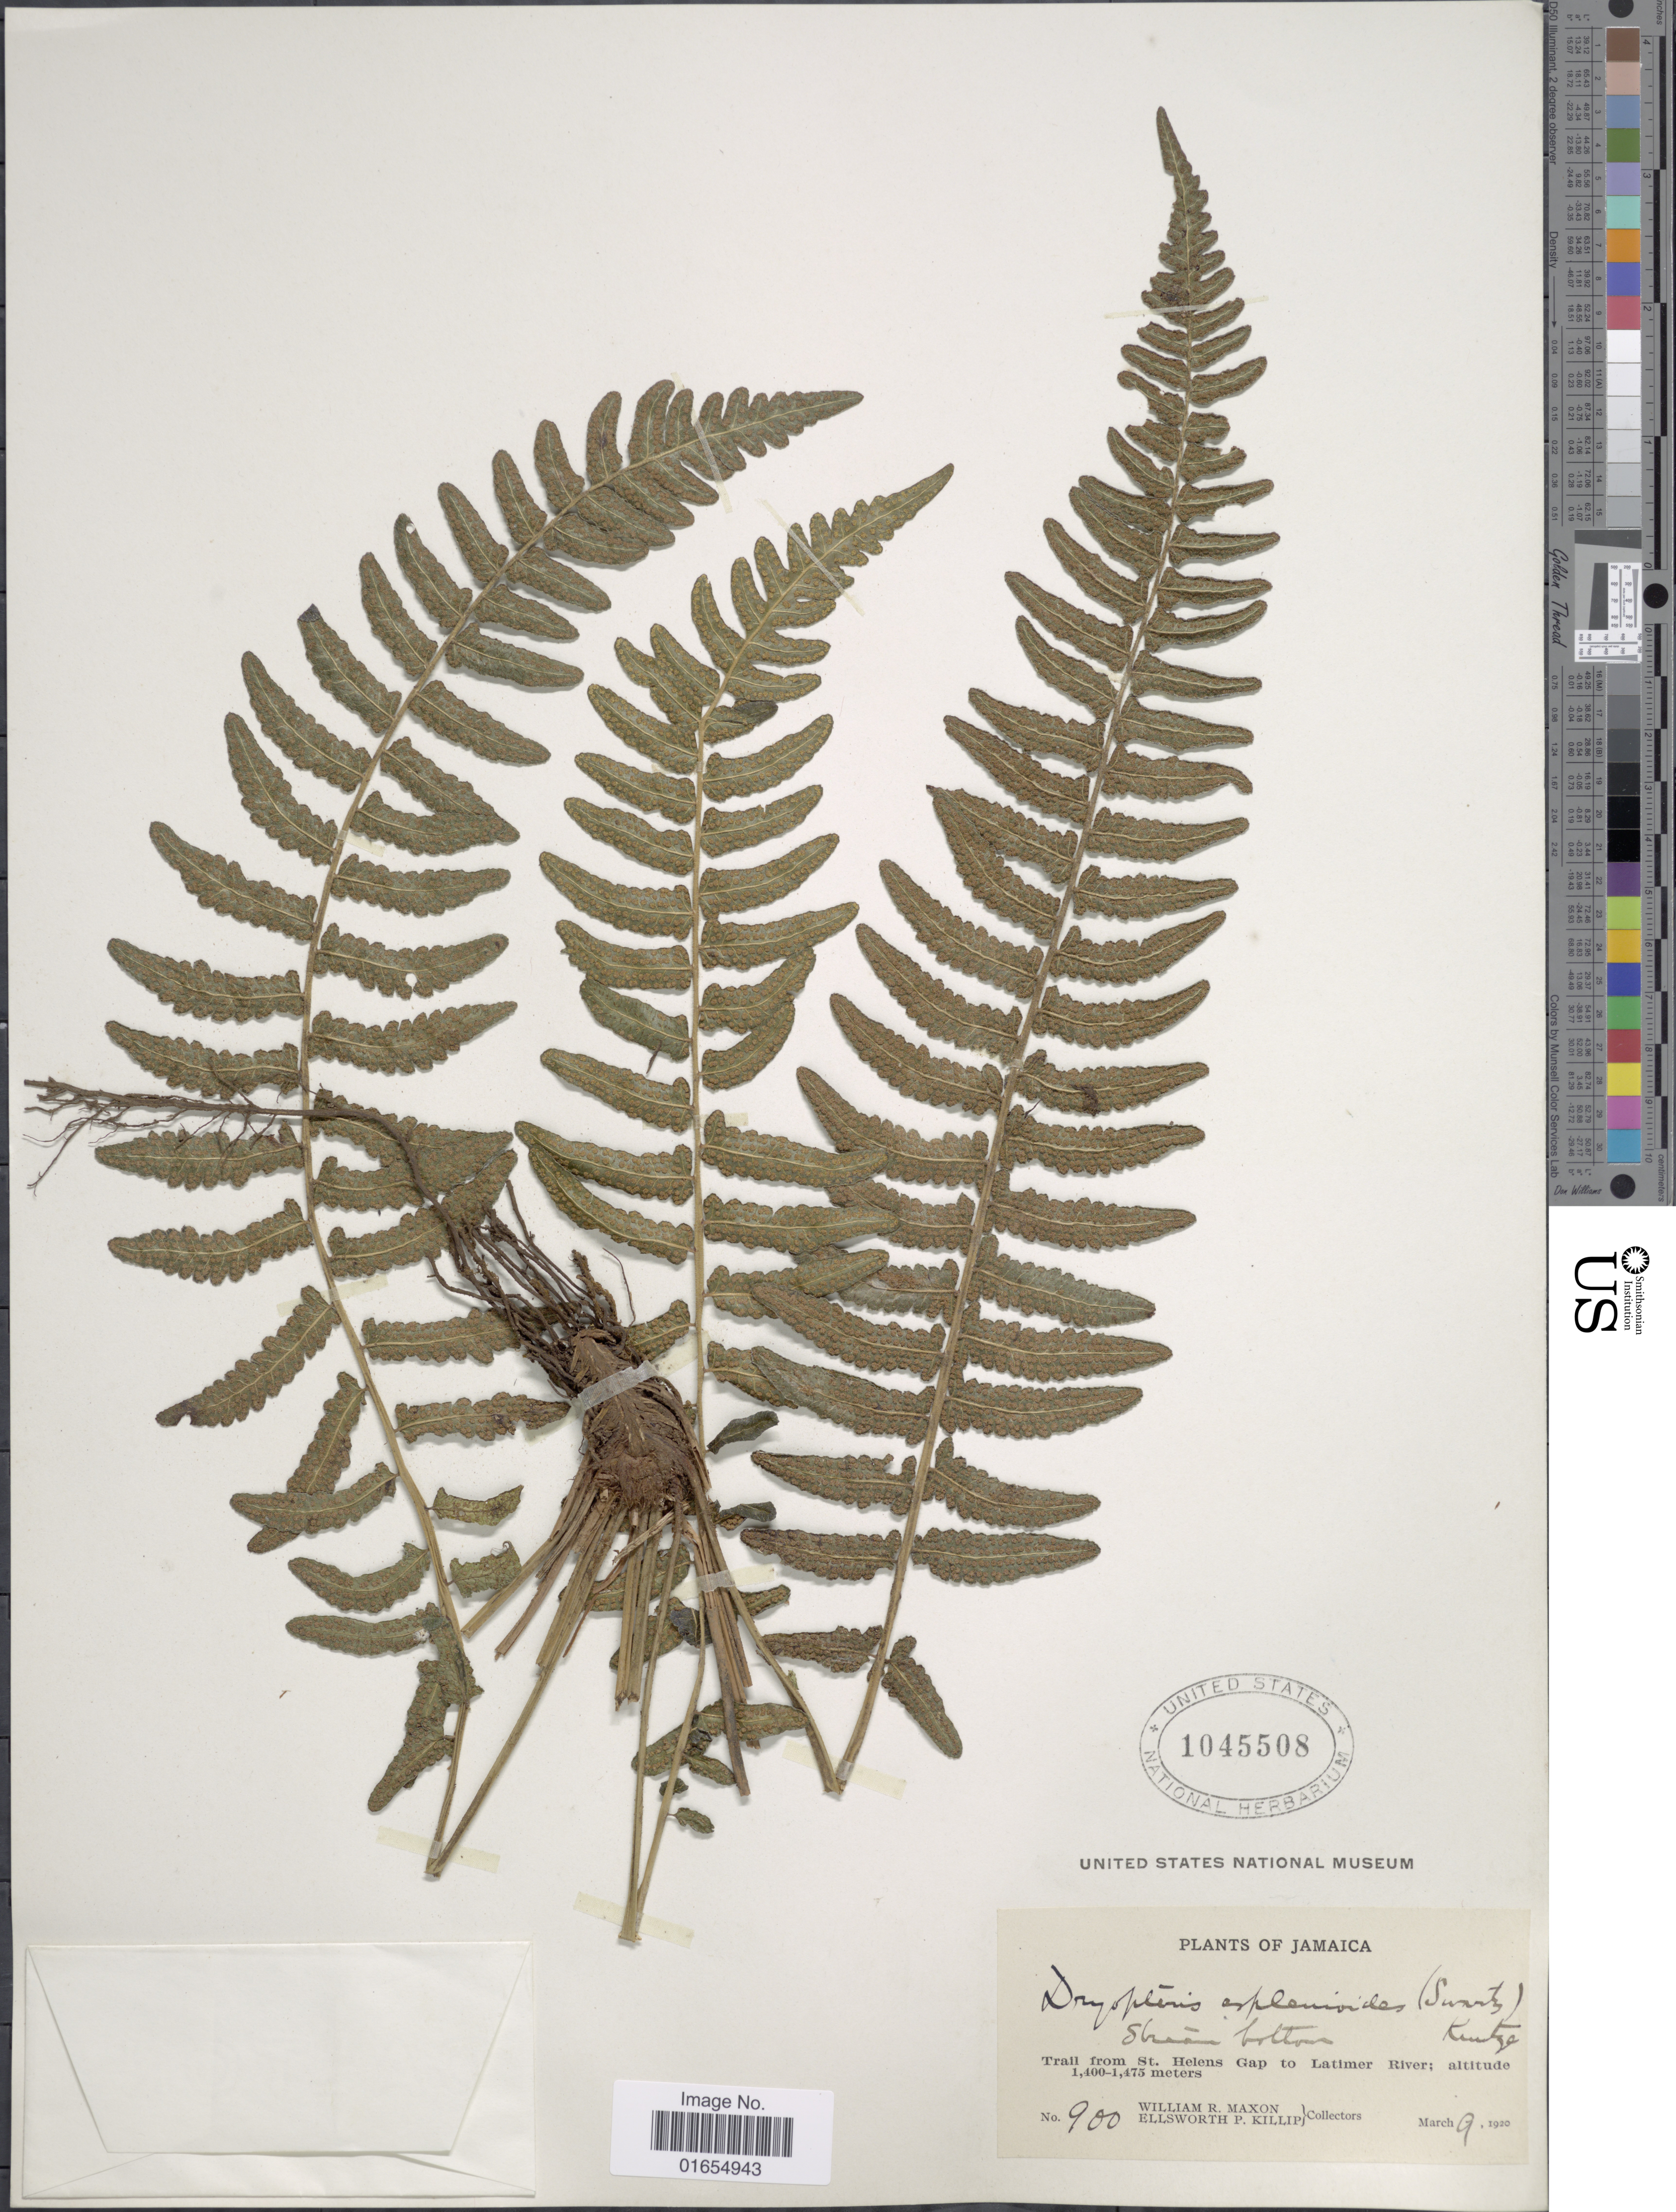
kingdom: Plantae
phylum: Tracheophyta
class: Polypodiopsida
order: Polypodiales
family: Thelypteridaceae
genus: Goniopteris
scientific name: Goniopteris retroflexa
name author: (L.) Pic. Serm.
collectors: W. R. Maxon & E. P. Killip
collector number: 900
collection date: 1920-03-09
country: Jamaica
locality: Trail from St. Helens Gap to Latimer River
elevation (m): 1400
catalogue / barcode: US 1045508